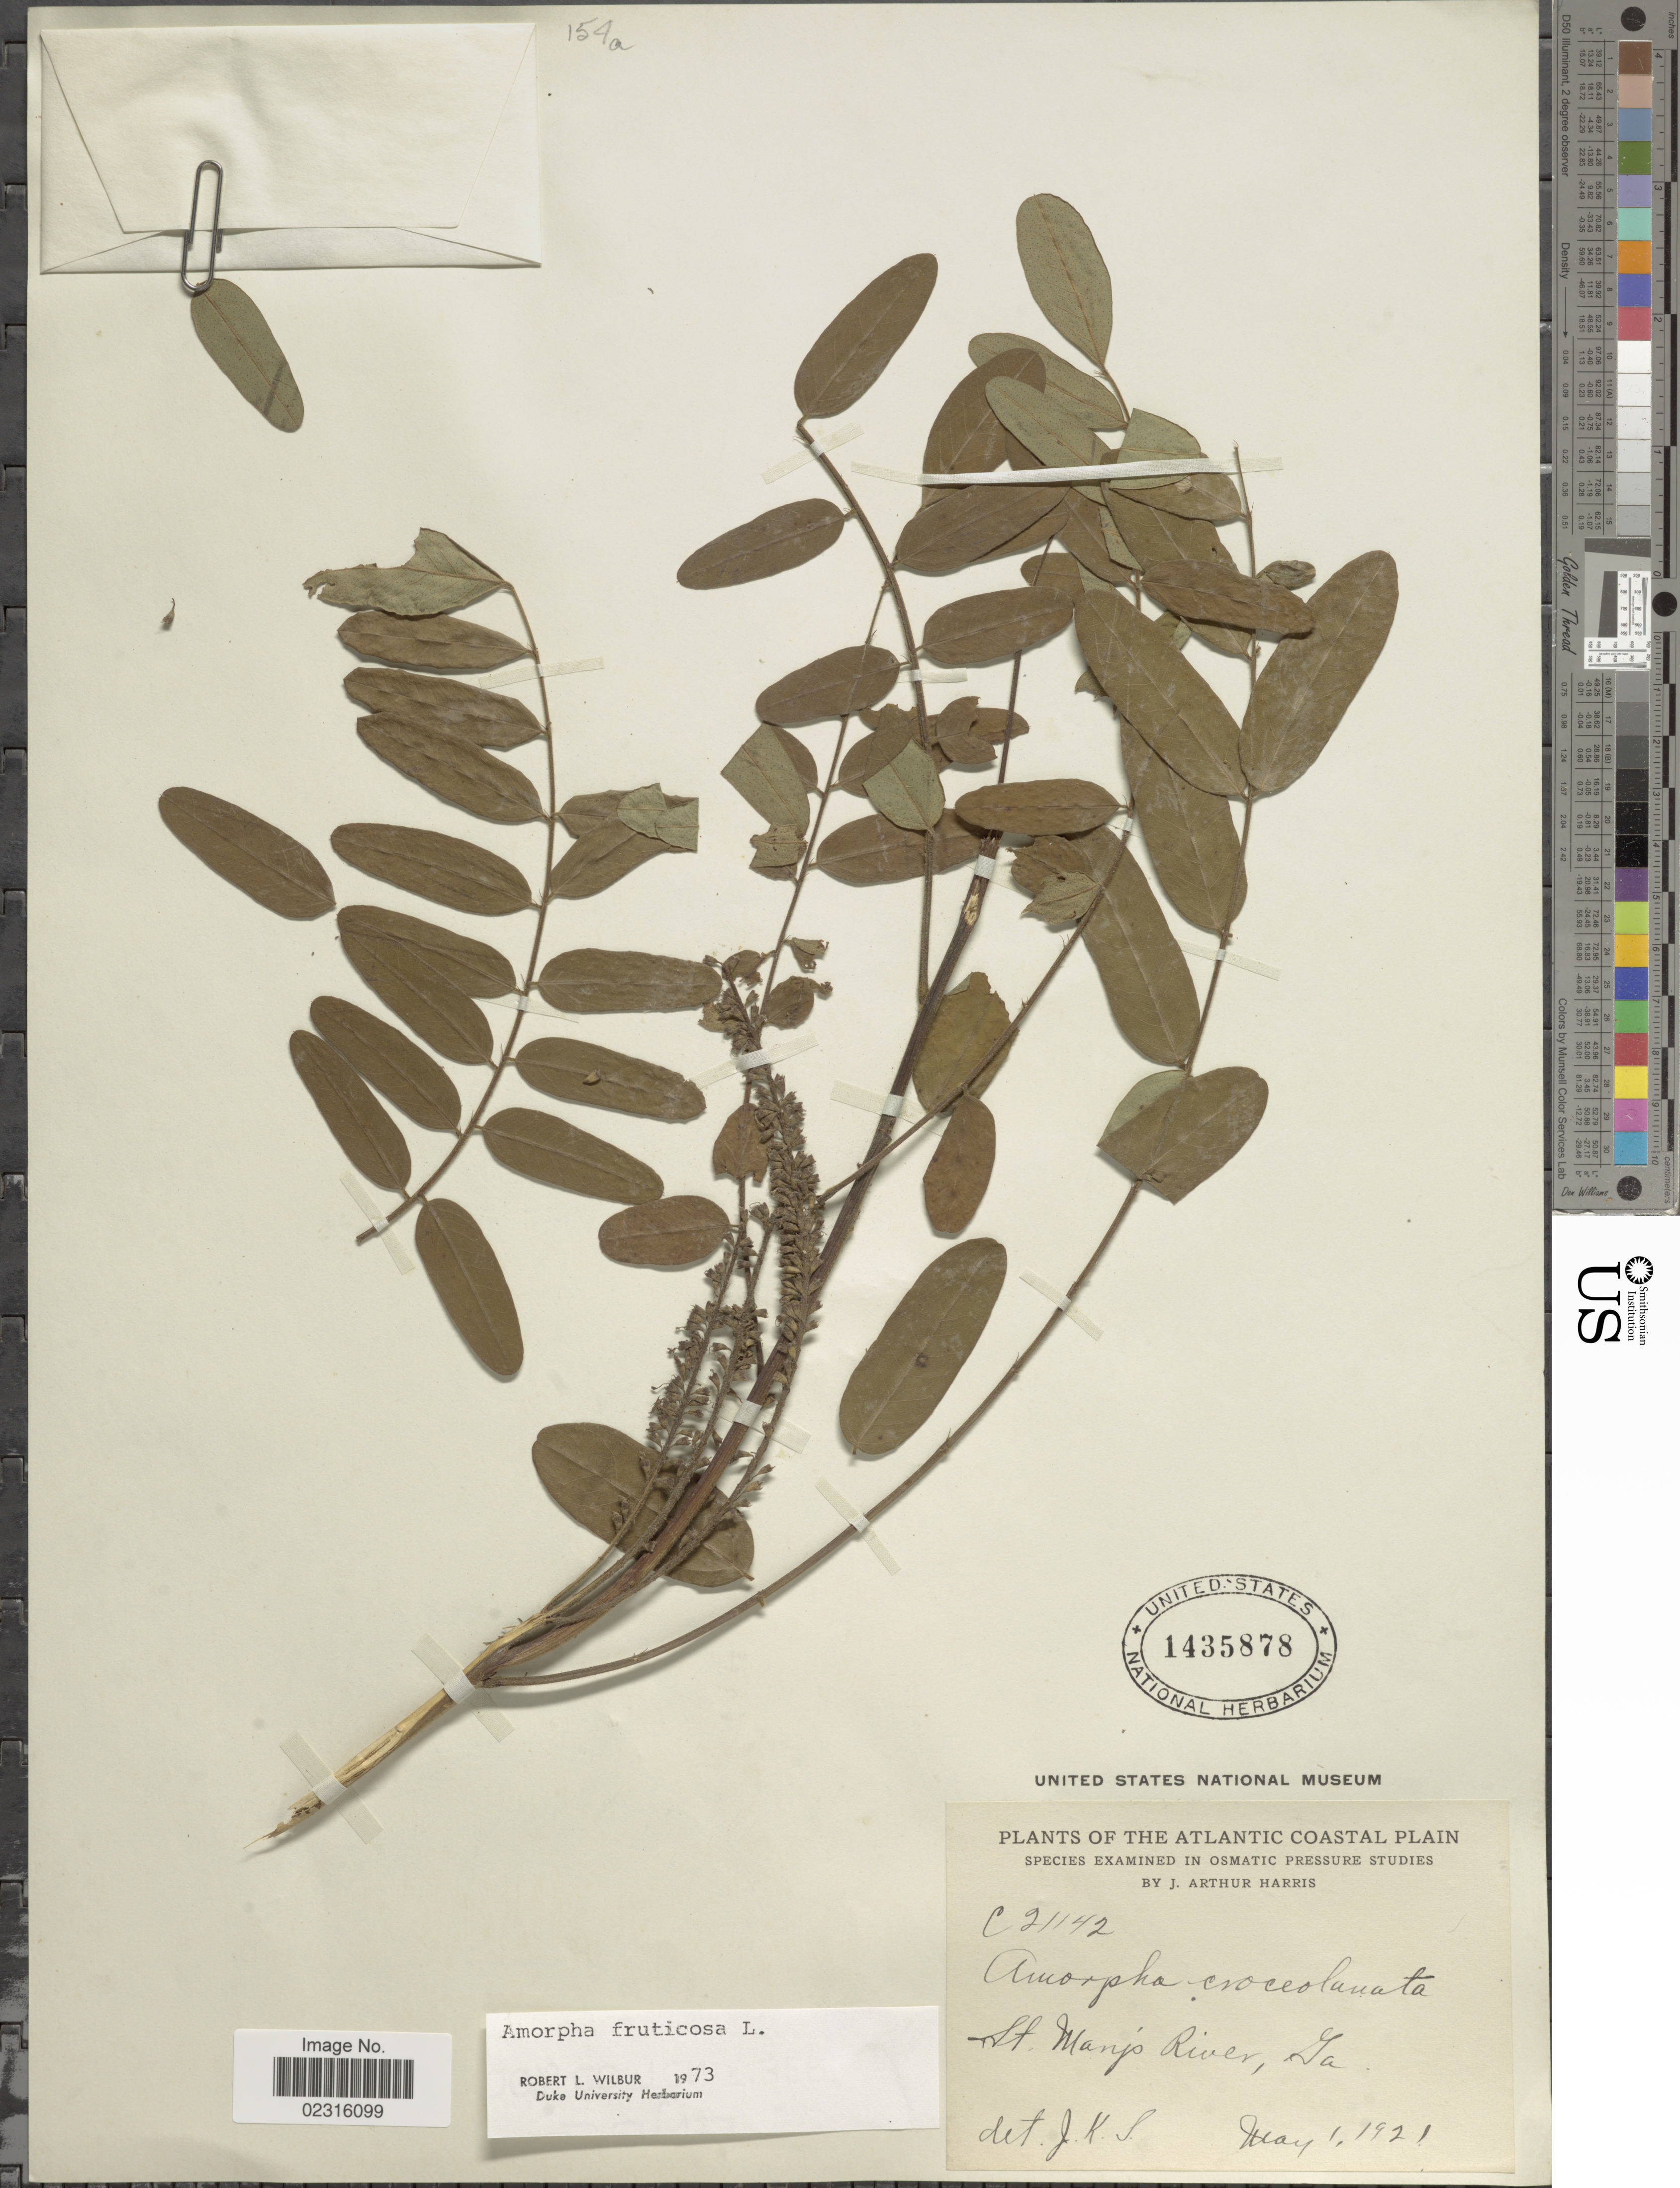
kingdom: Plantae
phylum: Tracheophyta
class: Magnoliopsida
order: Fabales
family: Fabaceae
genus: Amorpha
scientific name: Amorpha fruticosa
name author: L.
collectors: J. A. Harris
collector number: C21142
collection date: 1921-05-01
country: United States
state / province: Georgia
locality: Atlantic Coastal Plain, at Manjo River.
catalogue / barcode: US 1435878